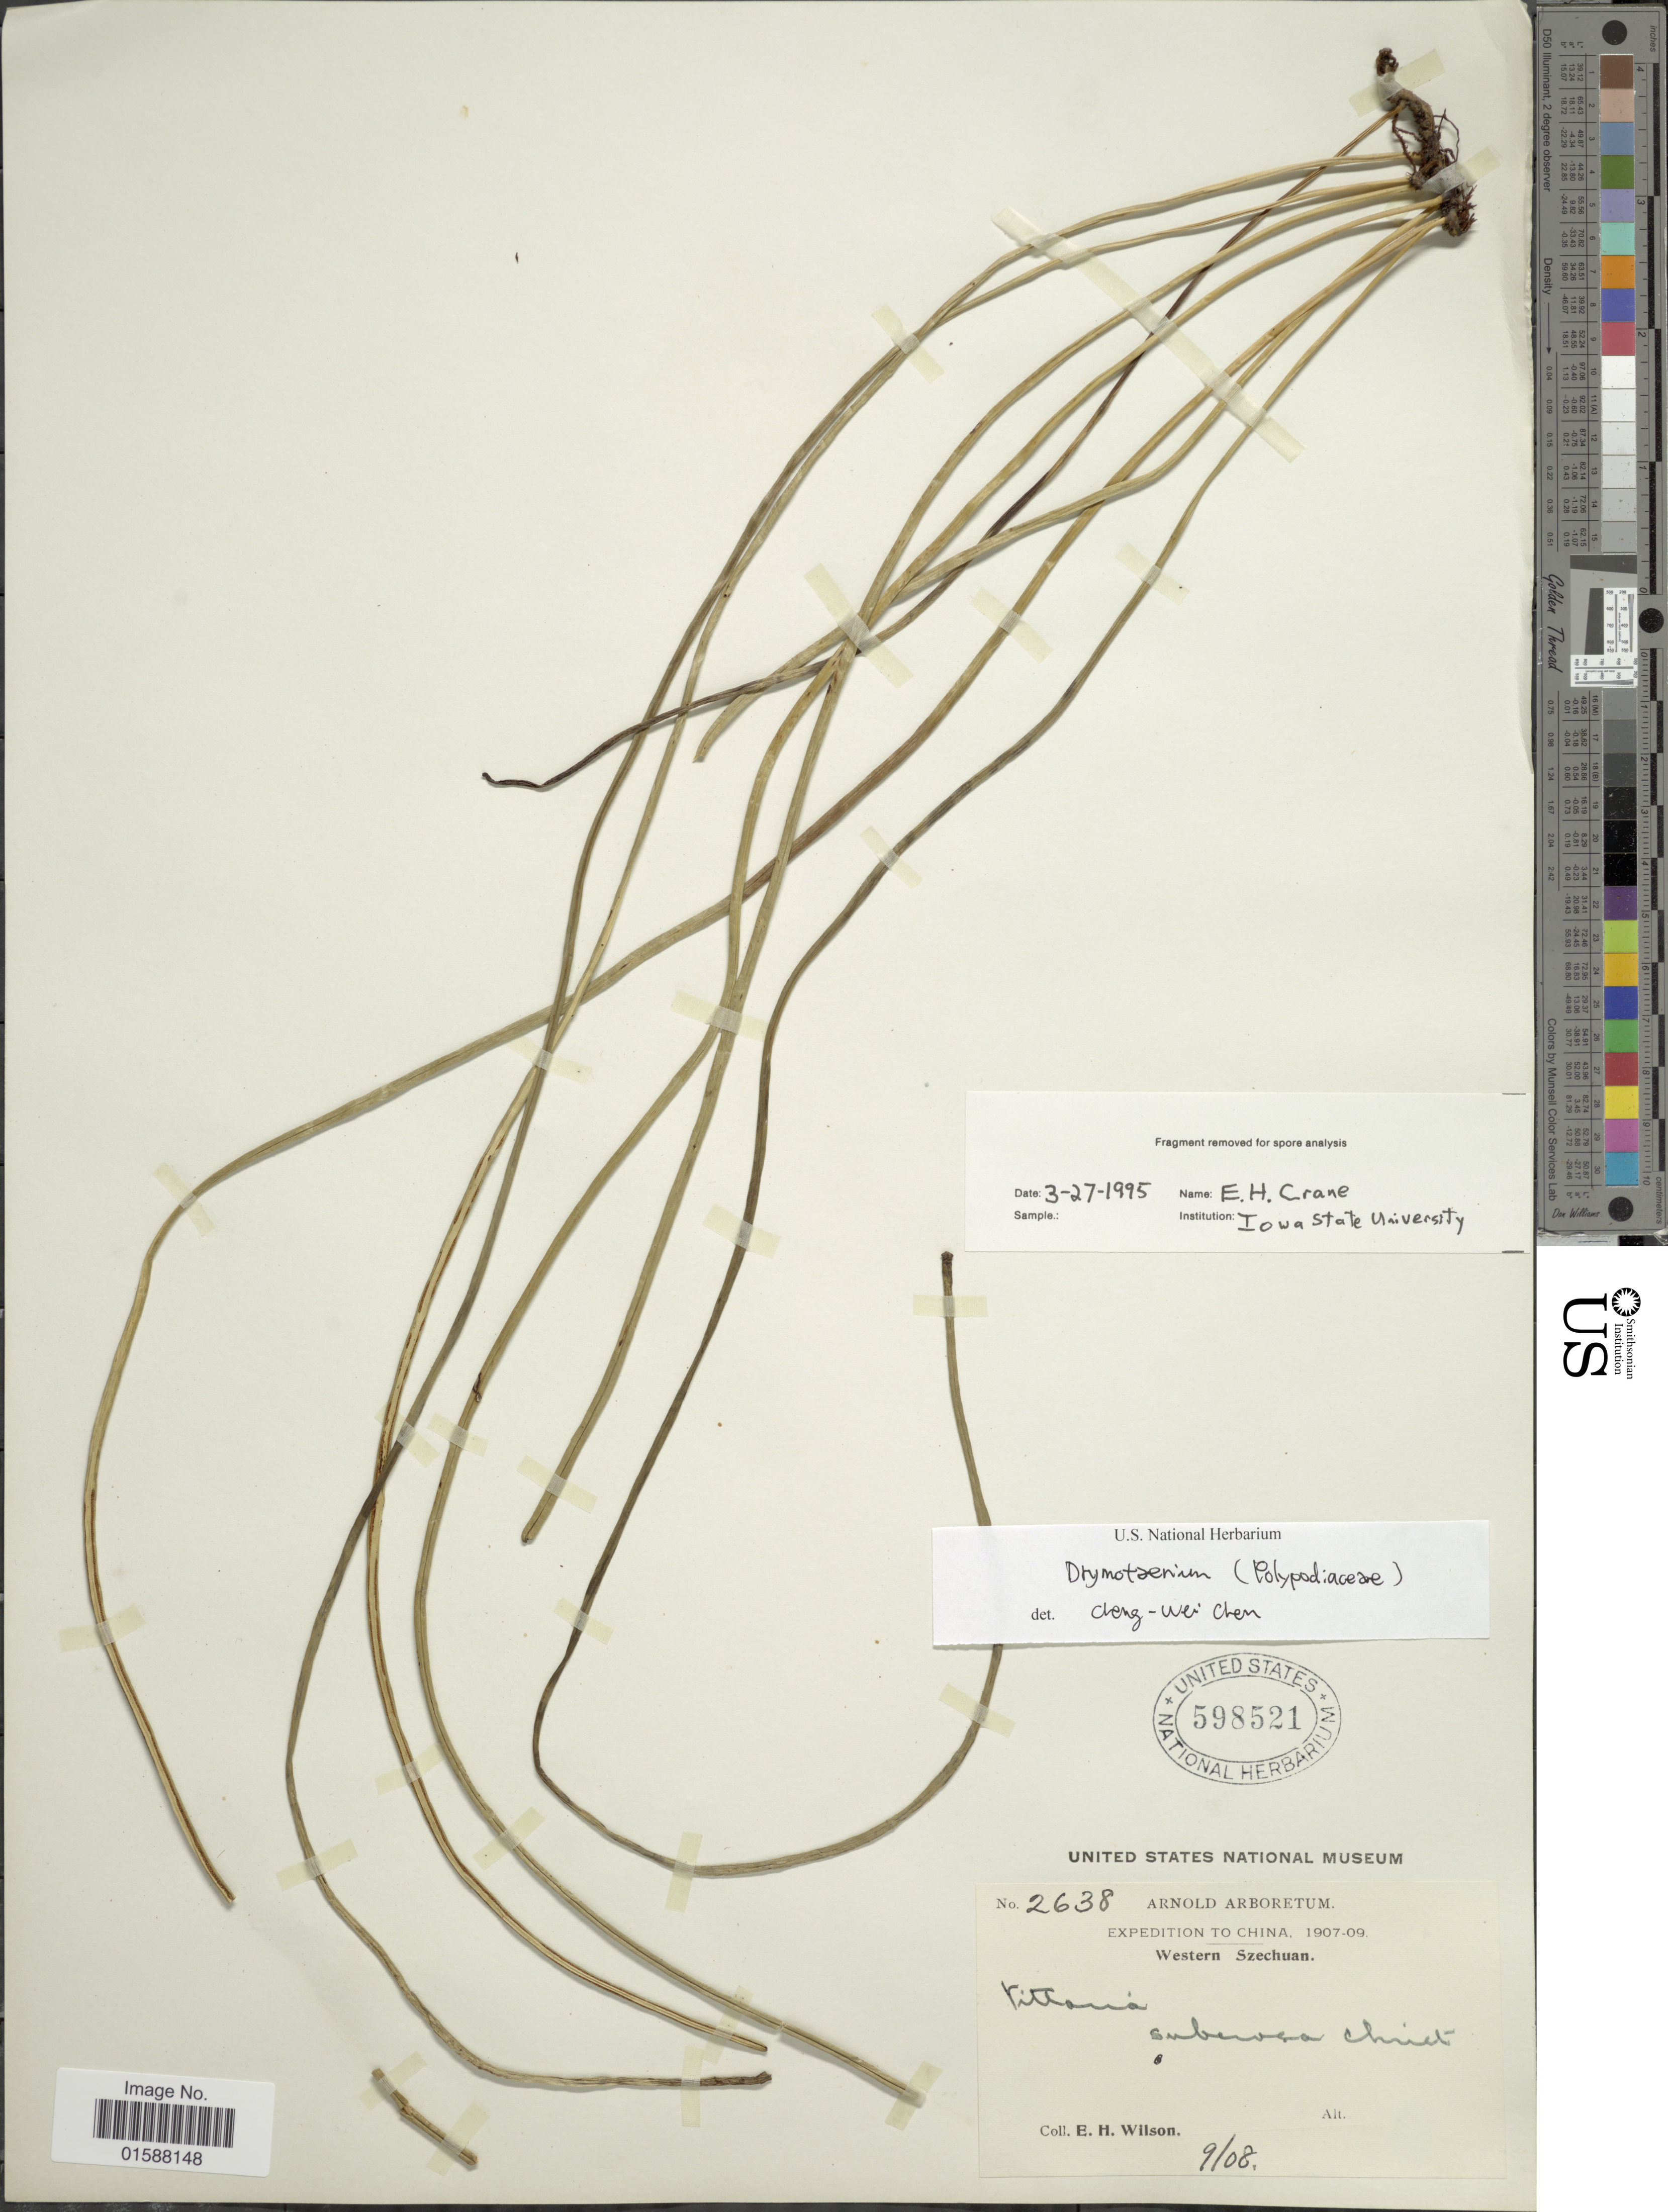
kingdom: Plantae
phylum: Tracheophyta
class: Polypodiopsida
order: Polypodiales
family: Polypodiaceae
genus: Lepisorus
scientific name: Lepisorus sp.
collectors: E. Wilson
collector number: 2638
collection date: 1908-09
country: China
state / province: Sichuan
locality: Western Szechuan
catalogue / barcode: US 598521